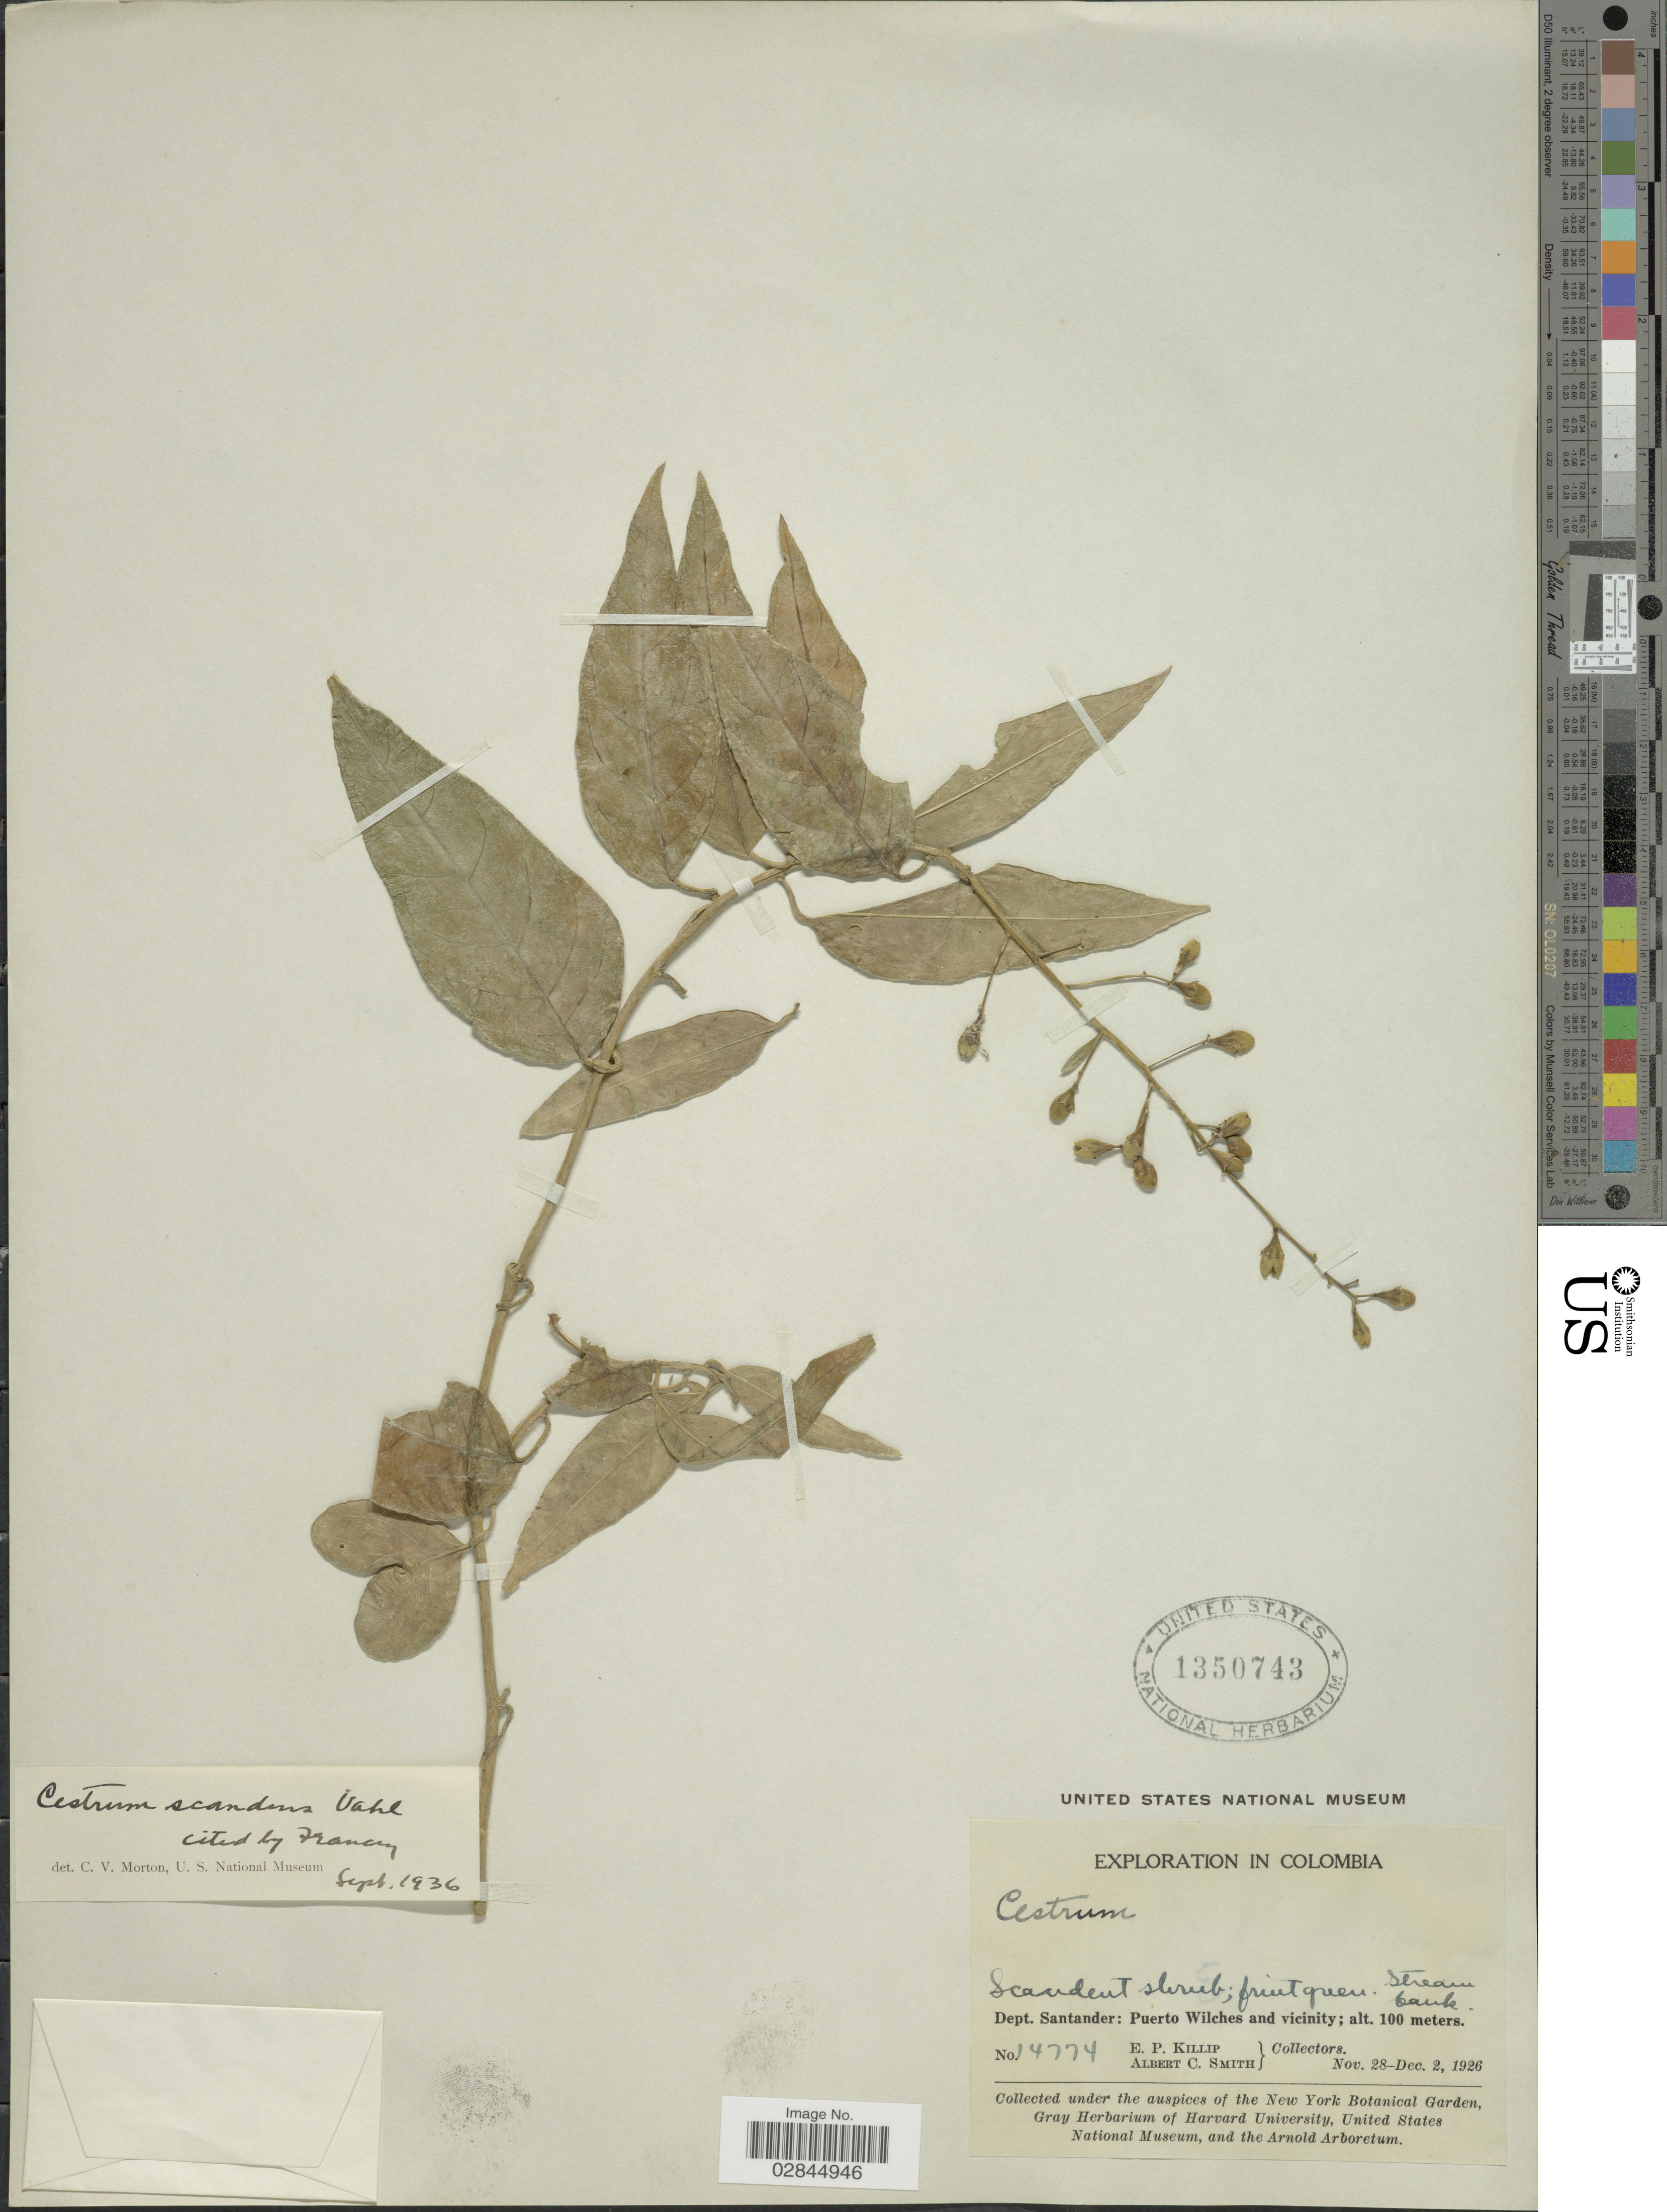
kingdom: Plantae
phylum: Tracheophyta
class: Magnoliopsida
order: Solanales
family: Solanaceae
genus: Cestrum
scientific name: Cestrum scandens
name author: Vahl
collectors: E. P. Killip & A. C. Smith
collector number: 14774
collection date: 1926-11-28/1926-12-02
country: Colombia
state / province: Santander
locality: Dept. Santander: Puerto Wilches and vicinity.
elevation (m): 100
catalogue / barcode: US 1350743